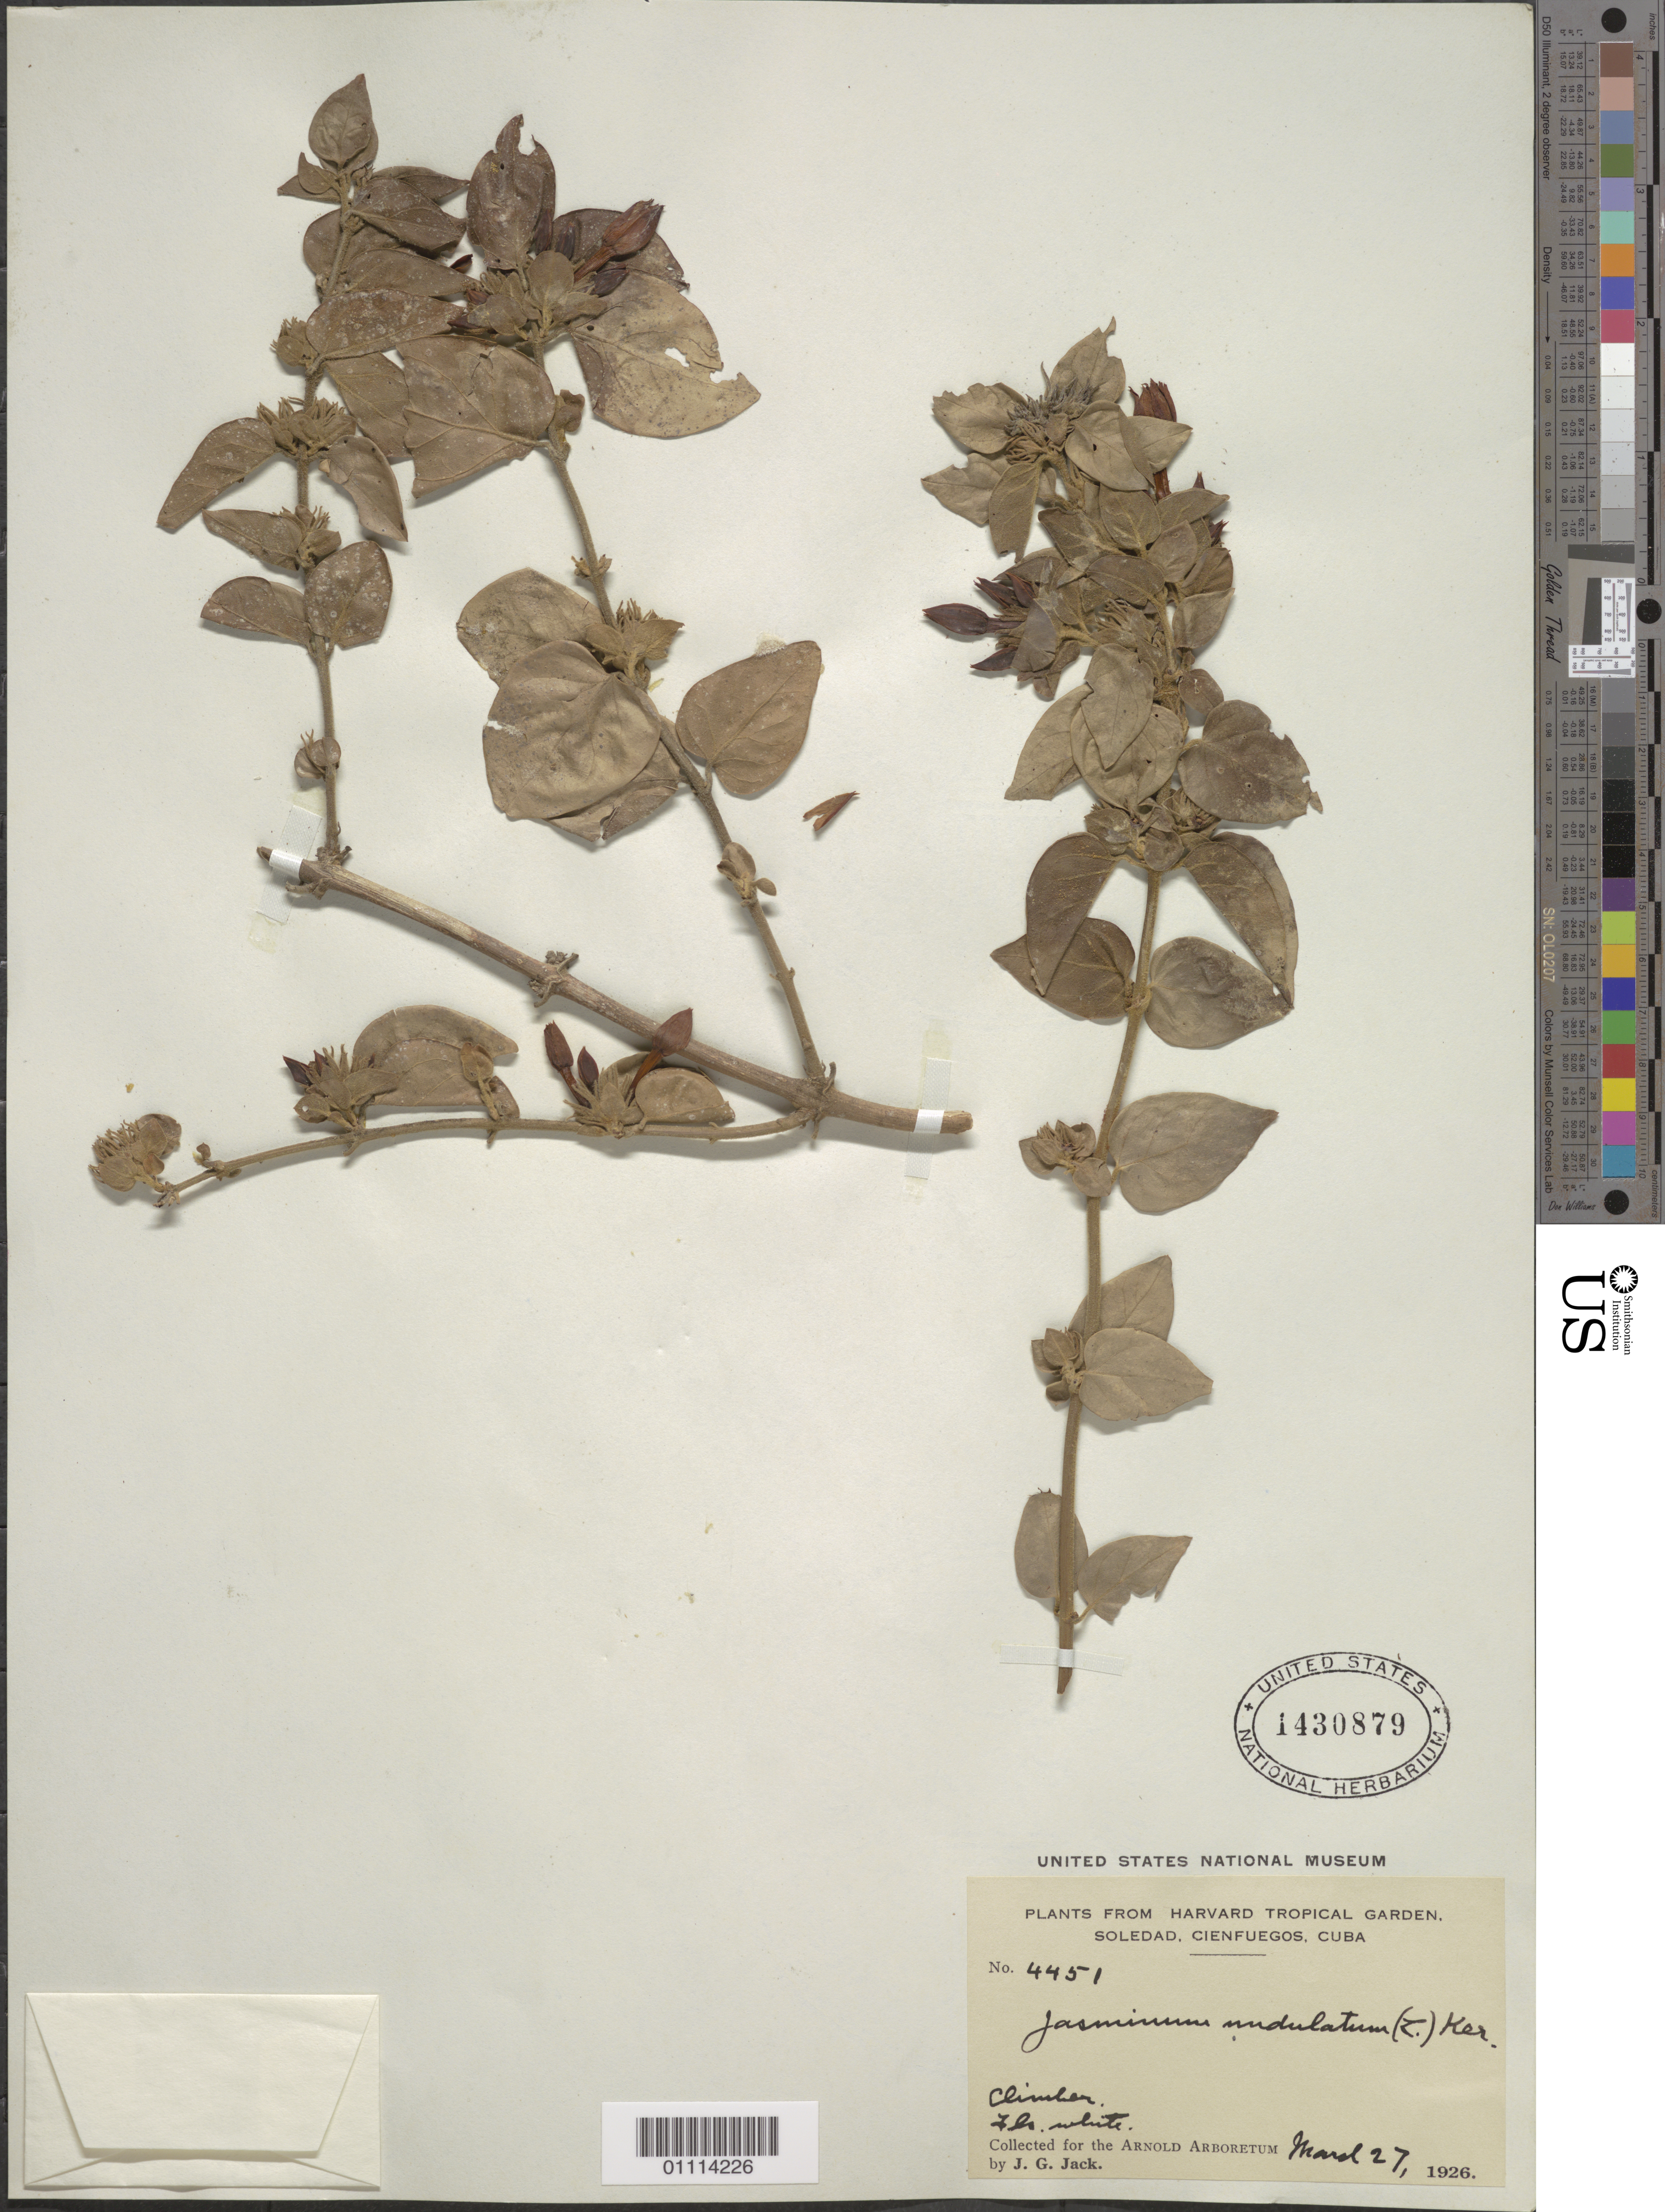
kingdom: Plantae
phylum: Tracheophyta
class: Magnoliopsida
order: Lamiales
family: Oleaceae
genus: Jasminum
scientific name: Jasminum multiflorum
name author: (Burm. f.) Andrews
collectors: J. G. Jack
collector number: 4451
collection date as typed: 27 Mar 1926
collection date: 1926-03-27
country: Cuba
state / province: Cienfuegos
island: Cuba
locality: Soledad, Cienfuegos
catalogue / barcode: US 1430879